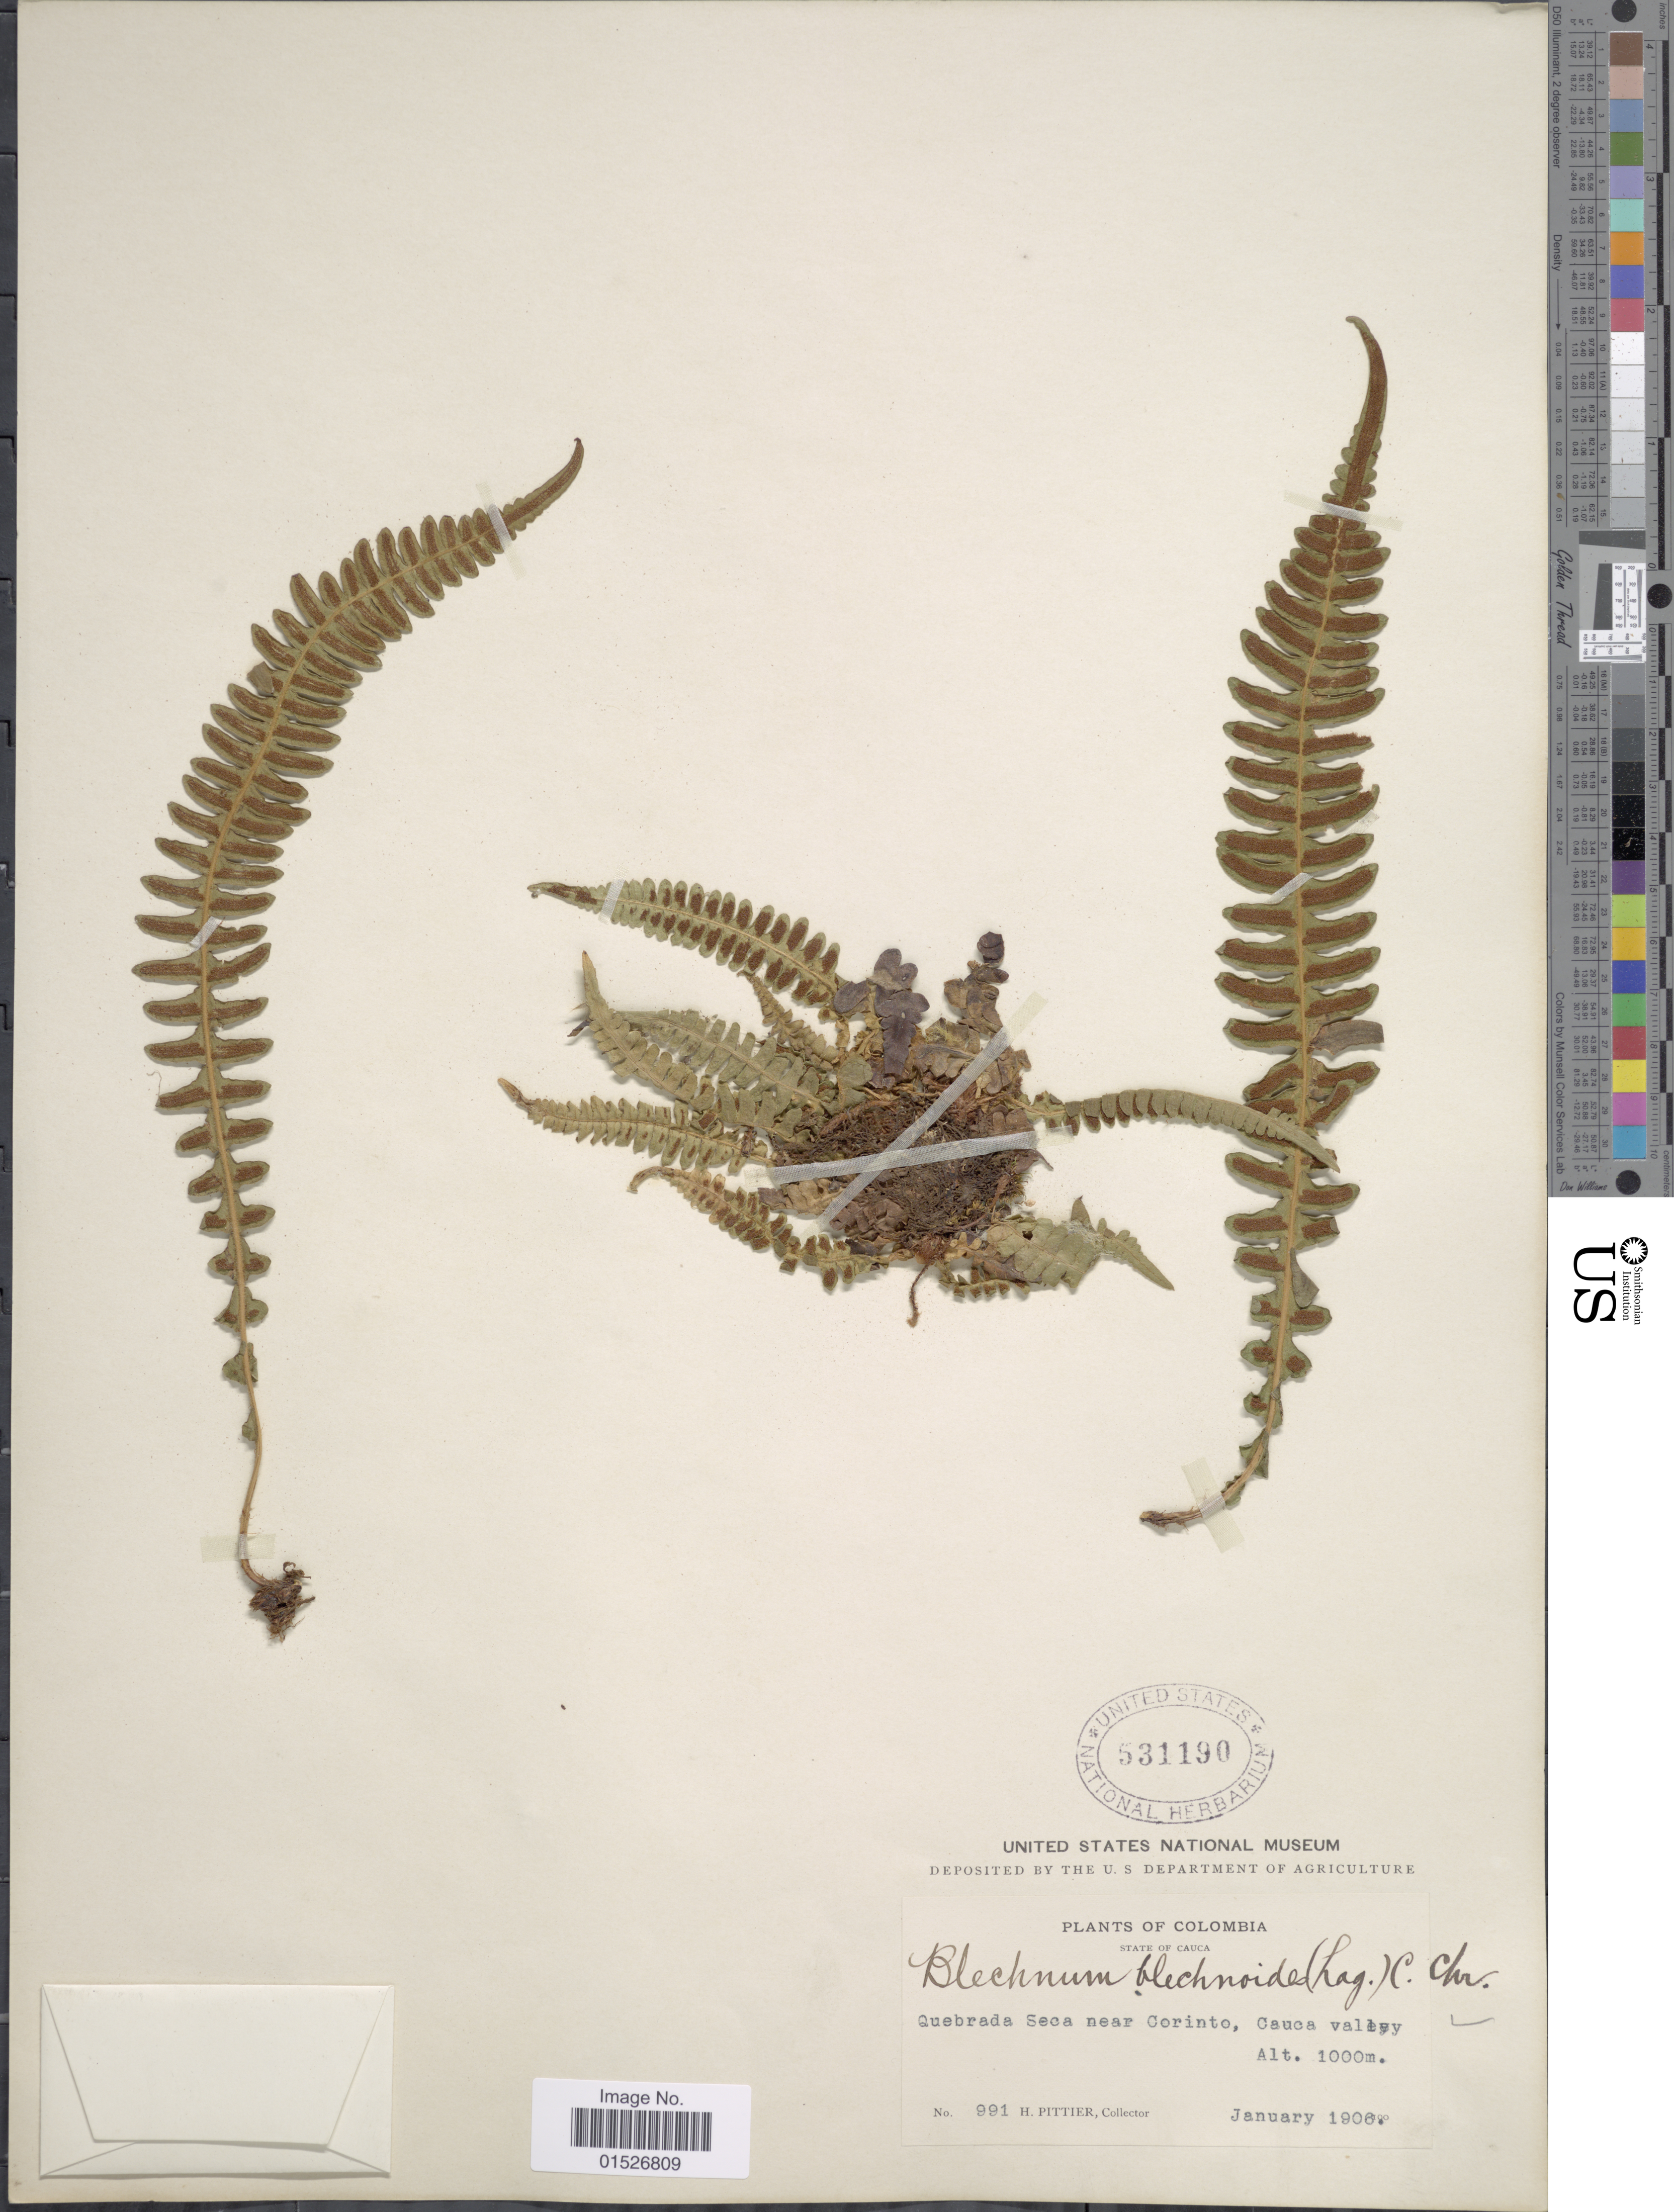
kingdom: Plantae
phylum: Tracheophyta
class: Polypodiopsida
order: Polypodiales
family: Blechnaceae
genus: Blechnum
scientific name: Blechnum polypodioides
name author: Raddi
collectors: H. F. Pittier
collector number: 991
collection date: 1906-01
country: Colombia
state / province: Cauca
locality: State of Cauca. Quebrada Seca near Corinto, Cauca valley.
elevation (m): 1000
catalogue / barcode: US 531190